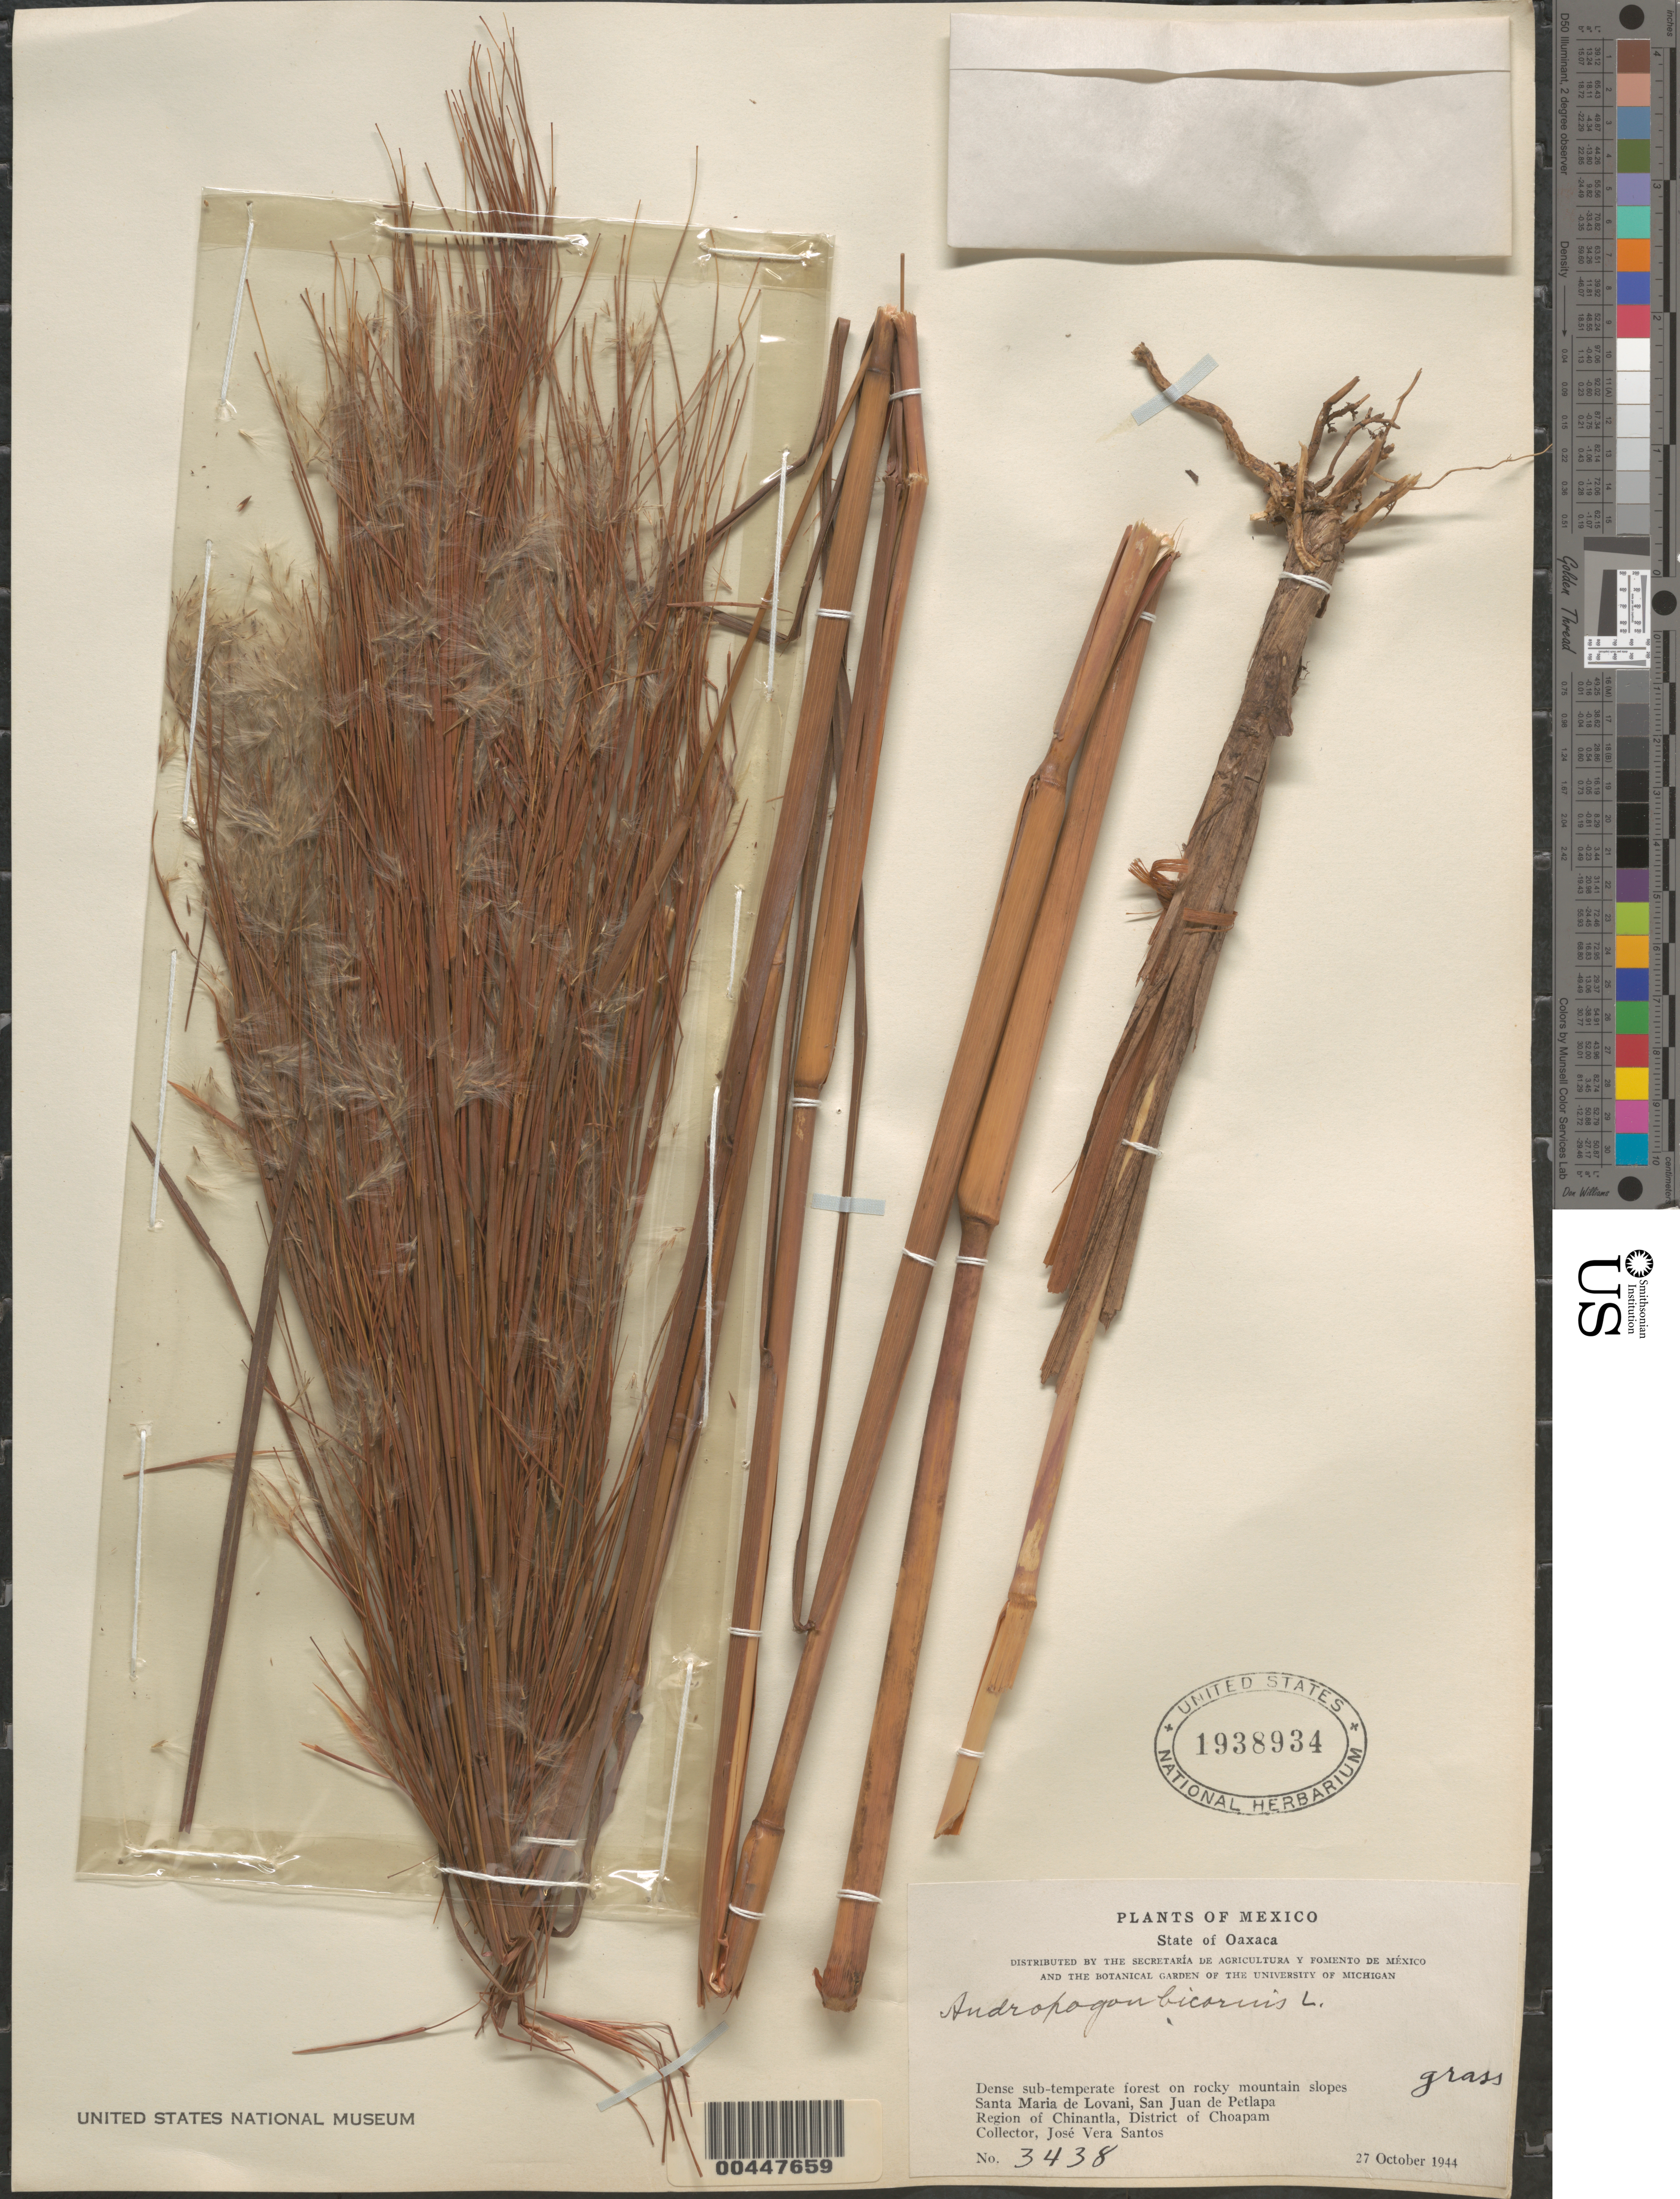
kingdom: Plantae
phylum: Tracheophyta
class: Liliopsida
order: Poales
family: Poaceae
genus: Andropogon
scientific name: Andropogon bicornis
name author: L.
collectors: J. V. Santos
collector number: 3438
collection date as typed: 27 Oct 1944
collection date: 1944-10-27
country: Mexico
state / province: Oaxaca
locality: Santa Maria de Lovani, San Juan de Petlapa, region of Chinantla, District of Choapam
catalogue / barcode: US 1938934